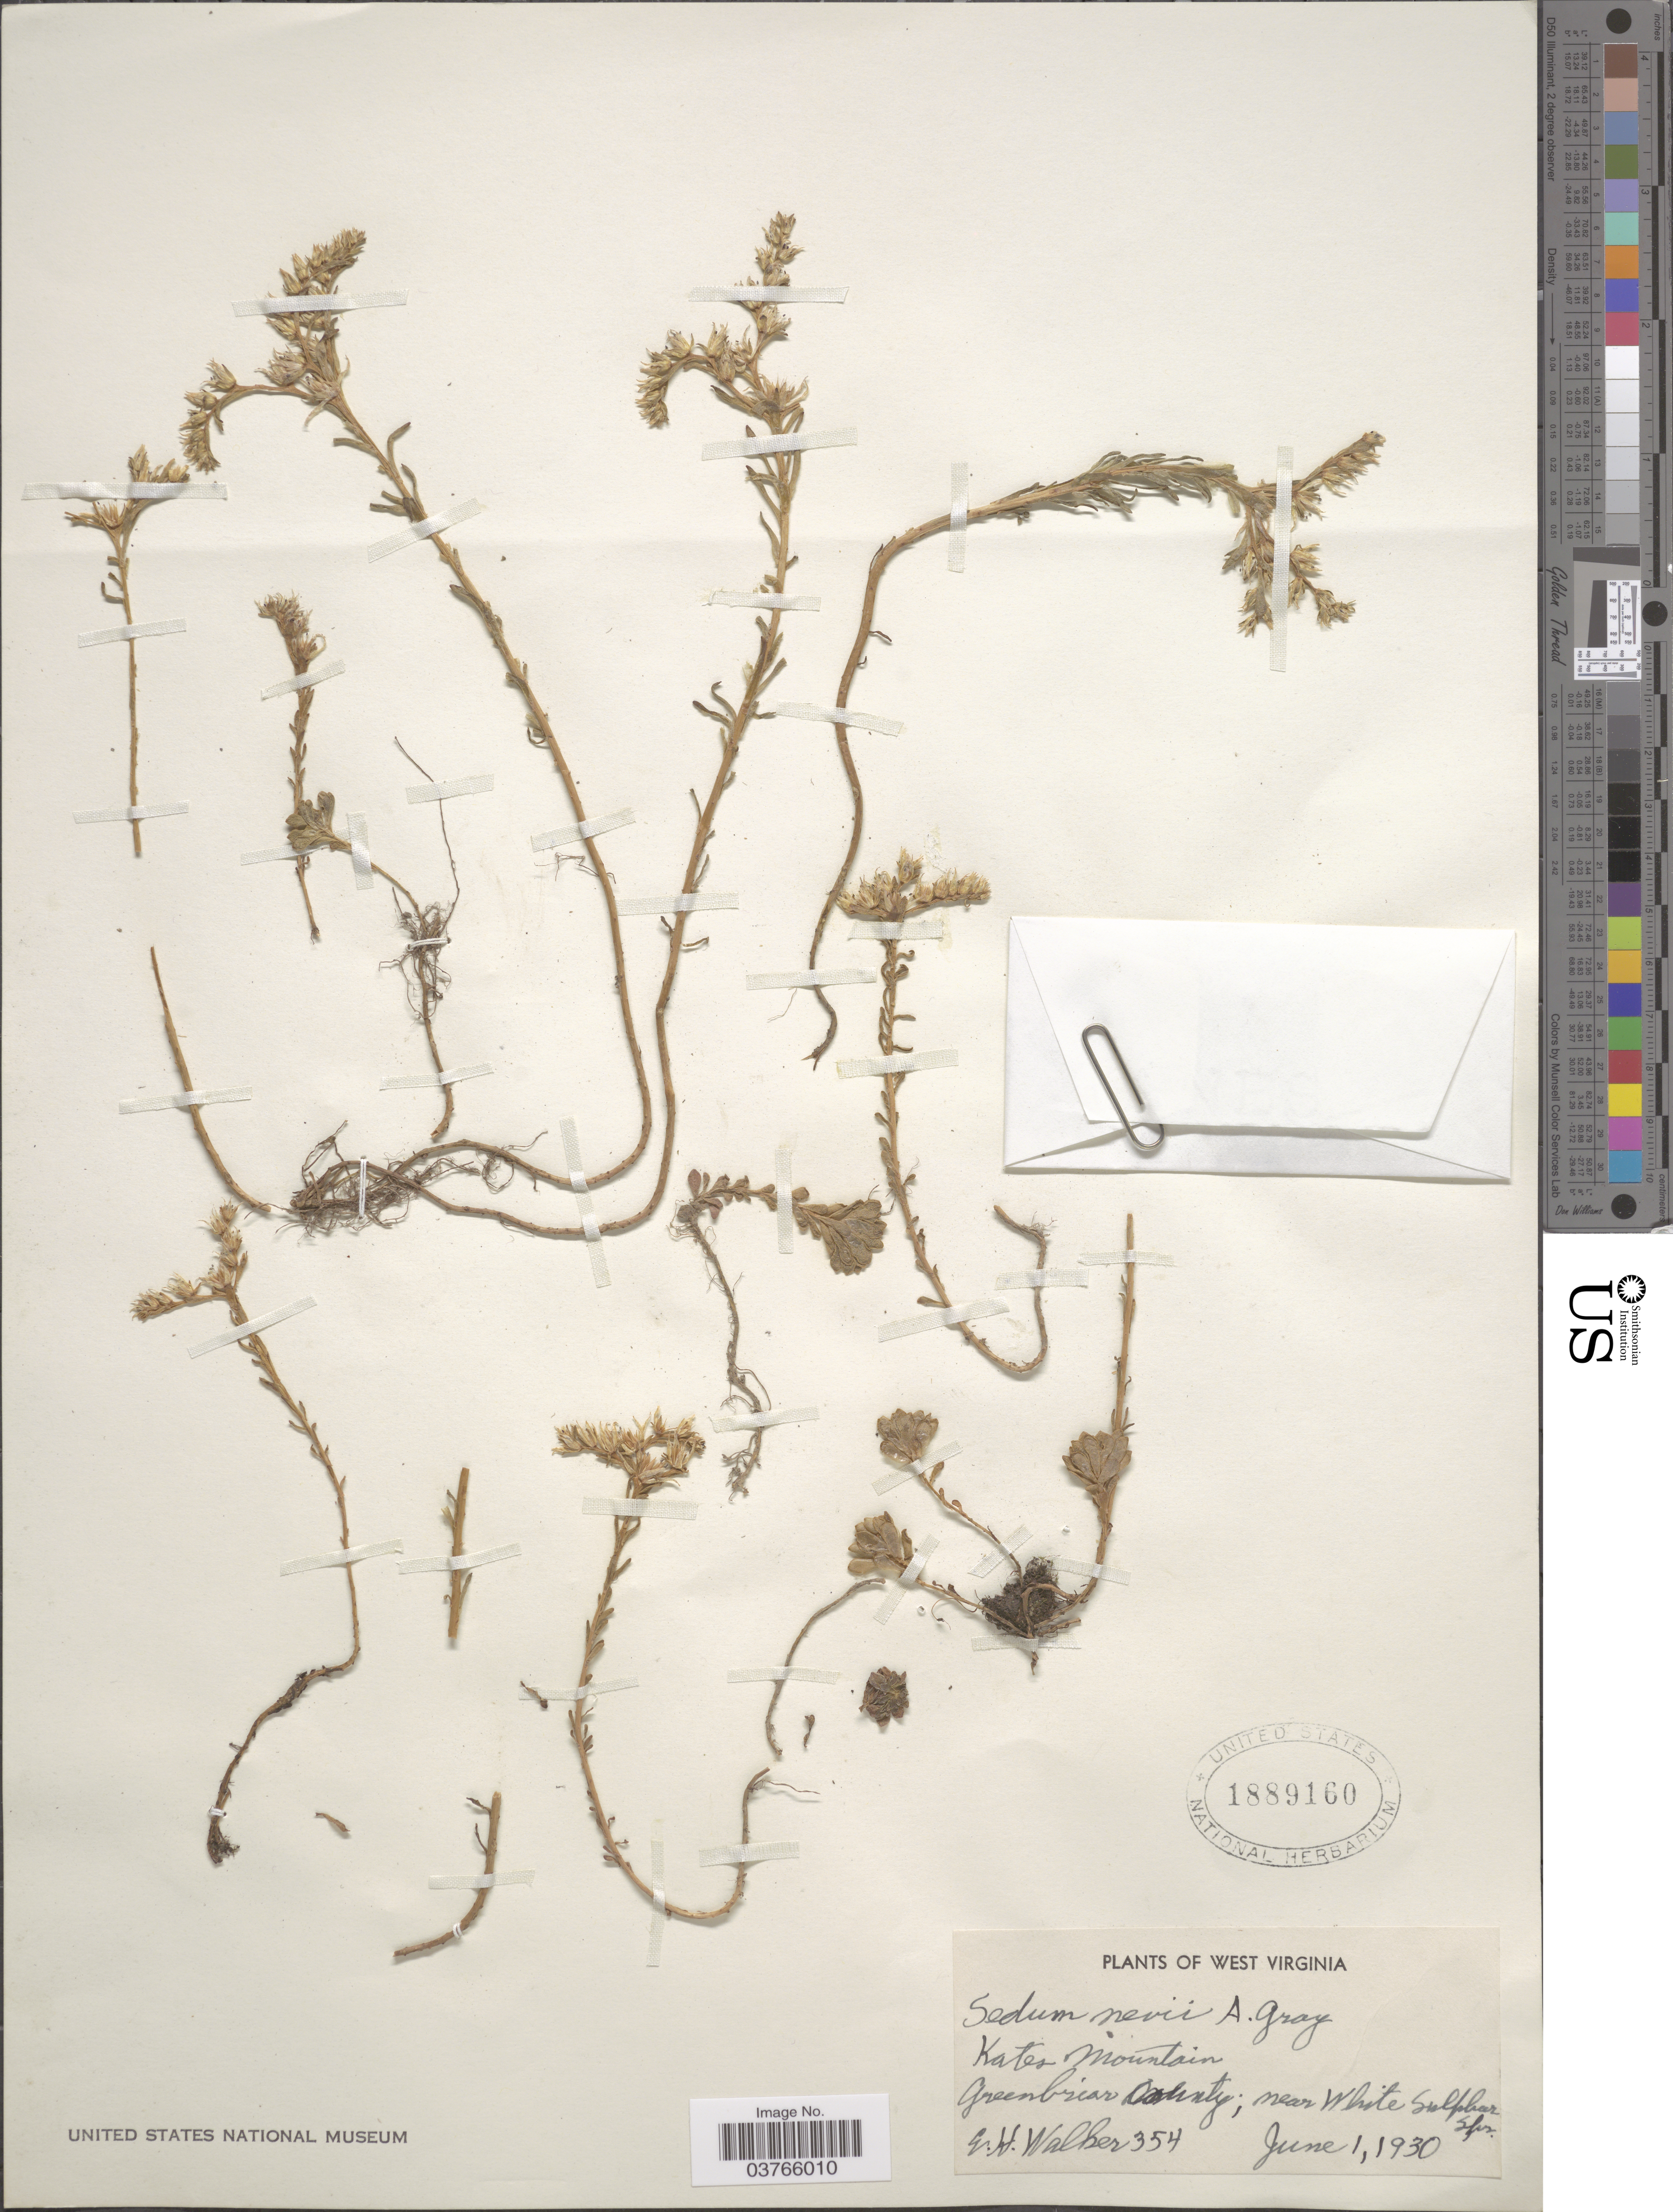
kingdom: Plantae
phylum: Tracheophyta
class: Magnoliopsida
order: Saxifragales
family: Crassulaceae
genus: Sedum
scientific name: Sedum glaucophyllum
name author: R.T. Clausen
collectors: E. H. Walker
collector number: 354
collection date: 1930-06-01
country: United States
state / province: West Virginia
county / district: Greenbrier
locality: Kates Mountain. Greenbriar County; near White Sulphur Spr.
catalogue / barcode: US 1889160